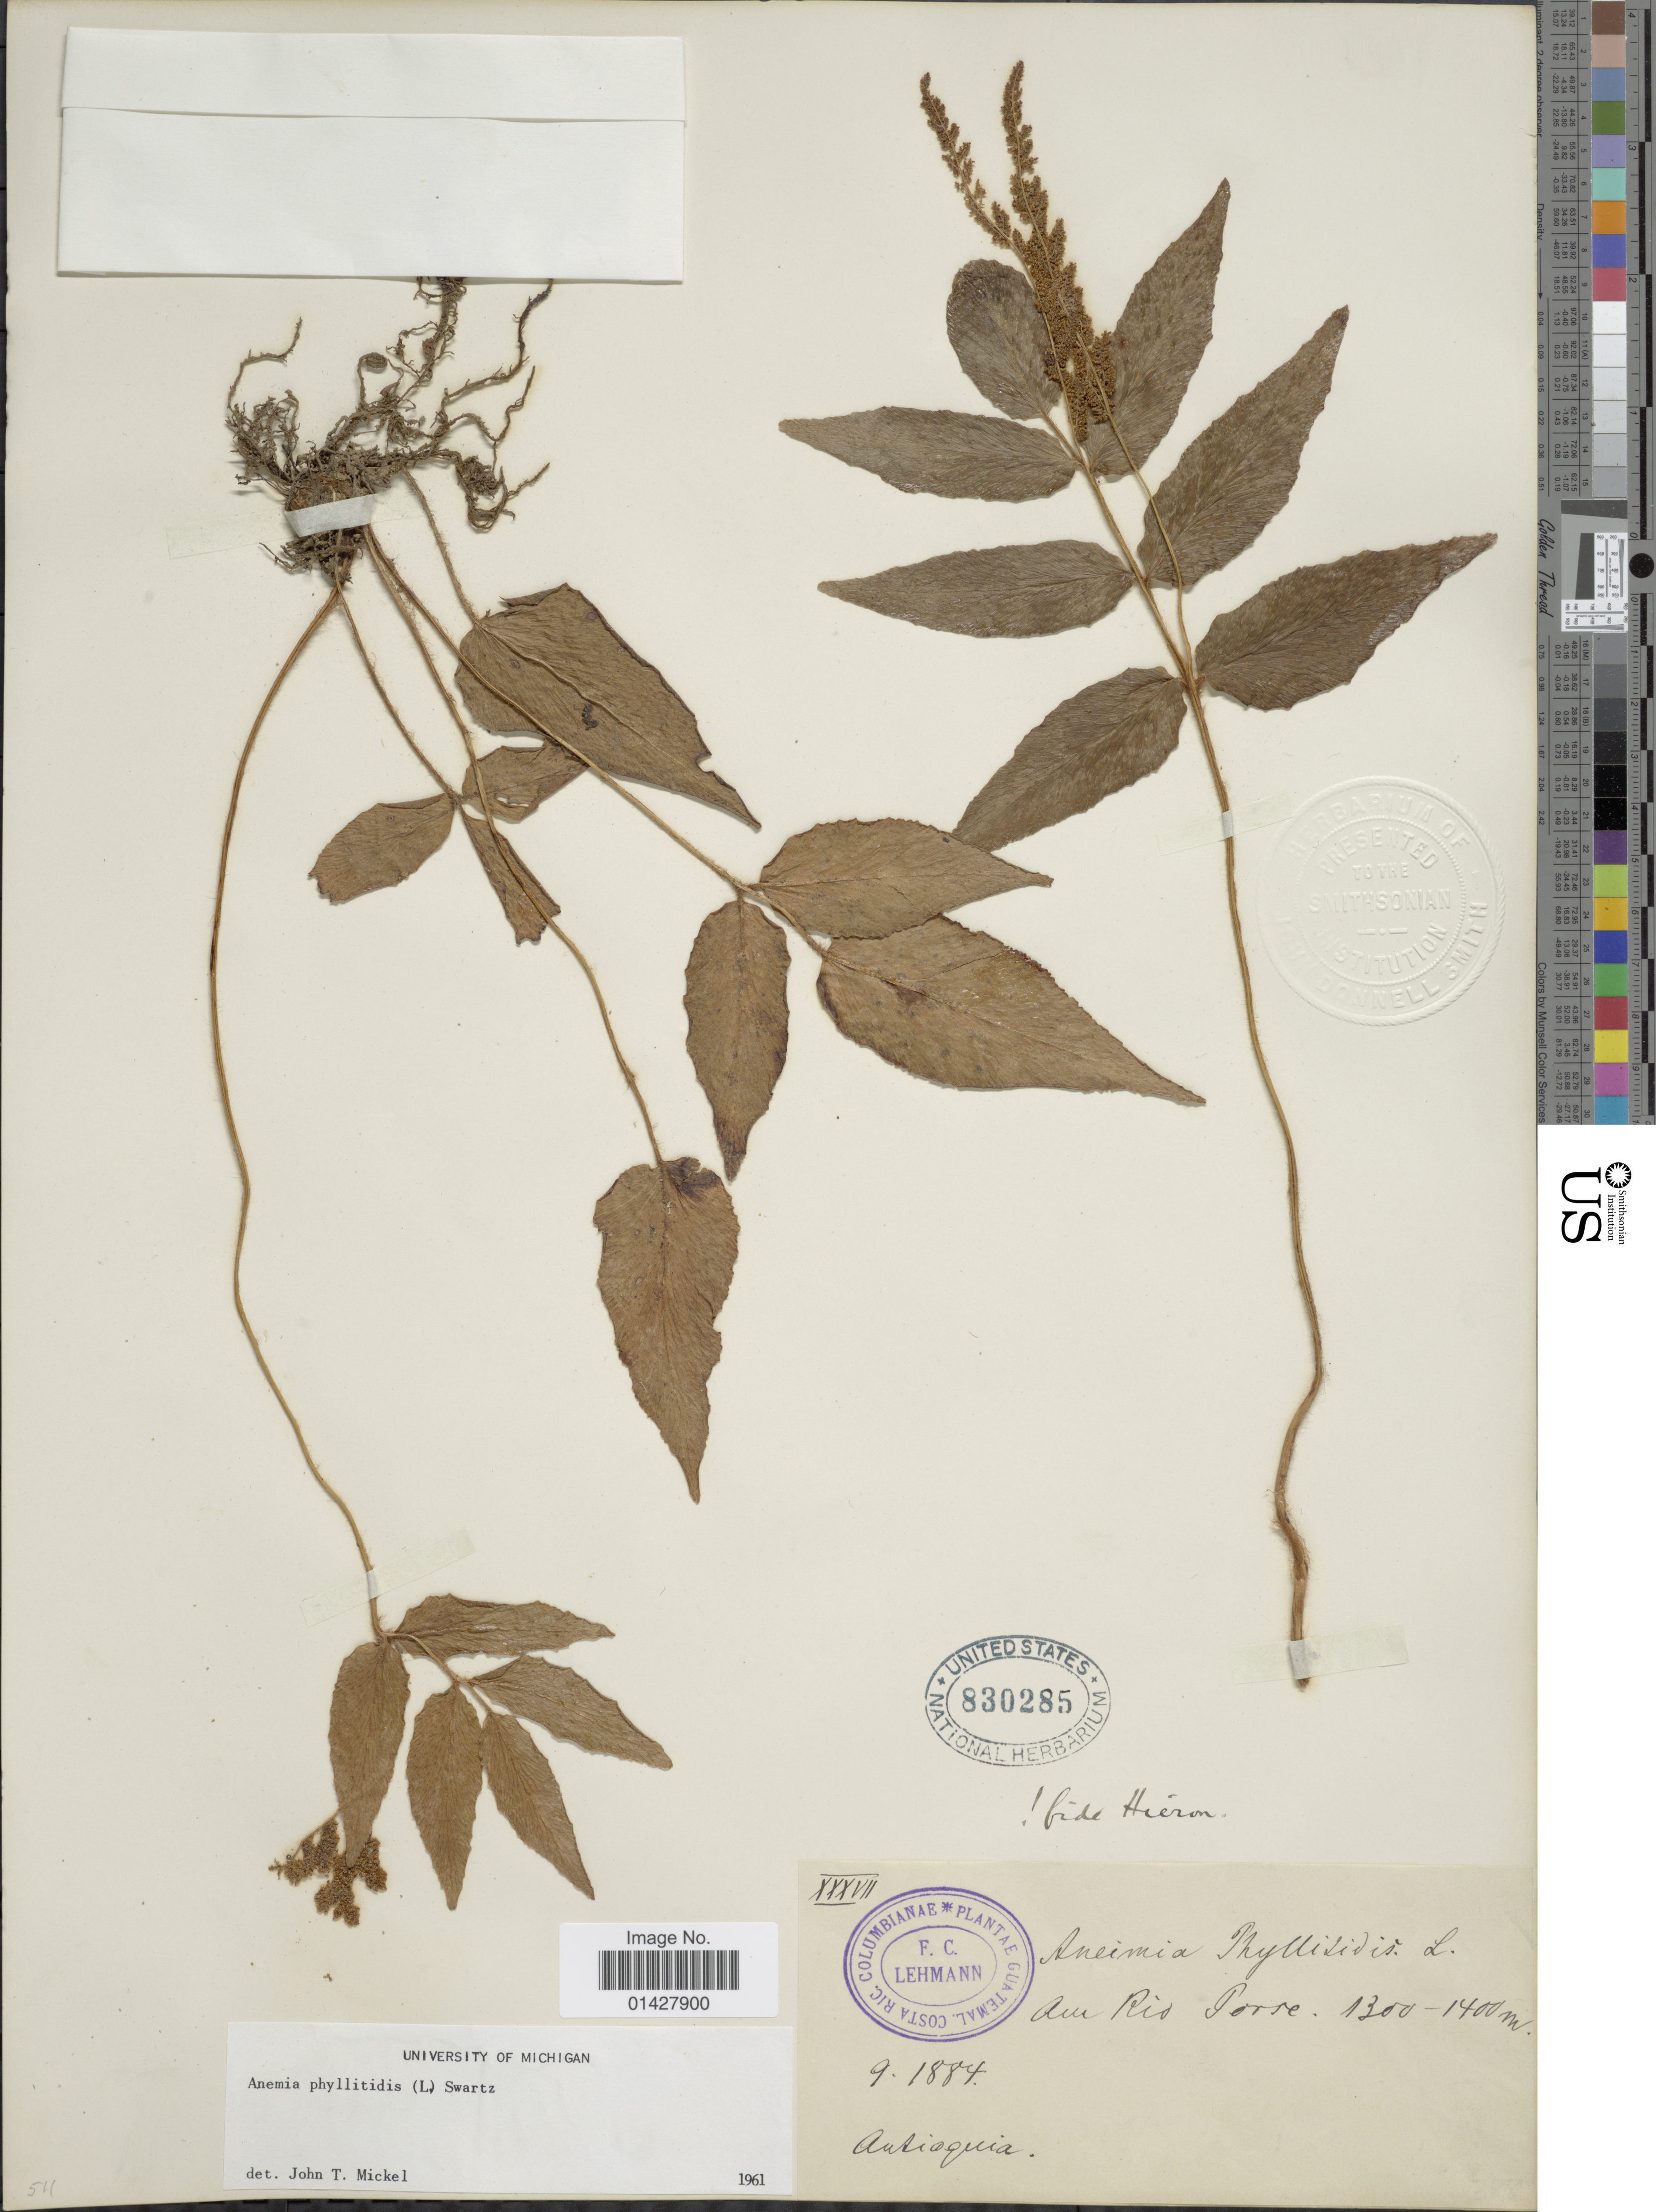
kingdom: Plantae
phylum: Tracheophyta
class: Polypodiopsida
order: Schizaeales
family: Anemiaceae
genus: Anemia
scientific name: Anemia phyllitidis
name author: (L.) Sw.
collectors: F. C. Lehmann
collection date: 1884-09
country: Colombia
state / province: Antioquia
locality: Am Río Porce.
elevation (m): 1300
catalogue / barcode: US 830285